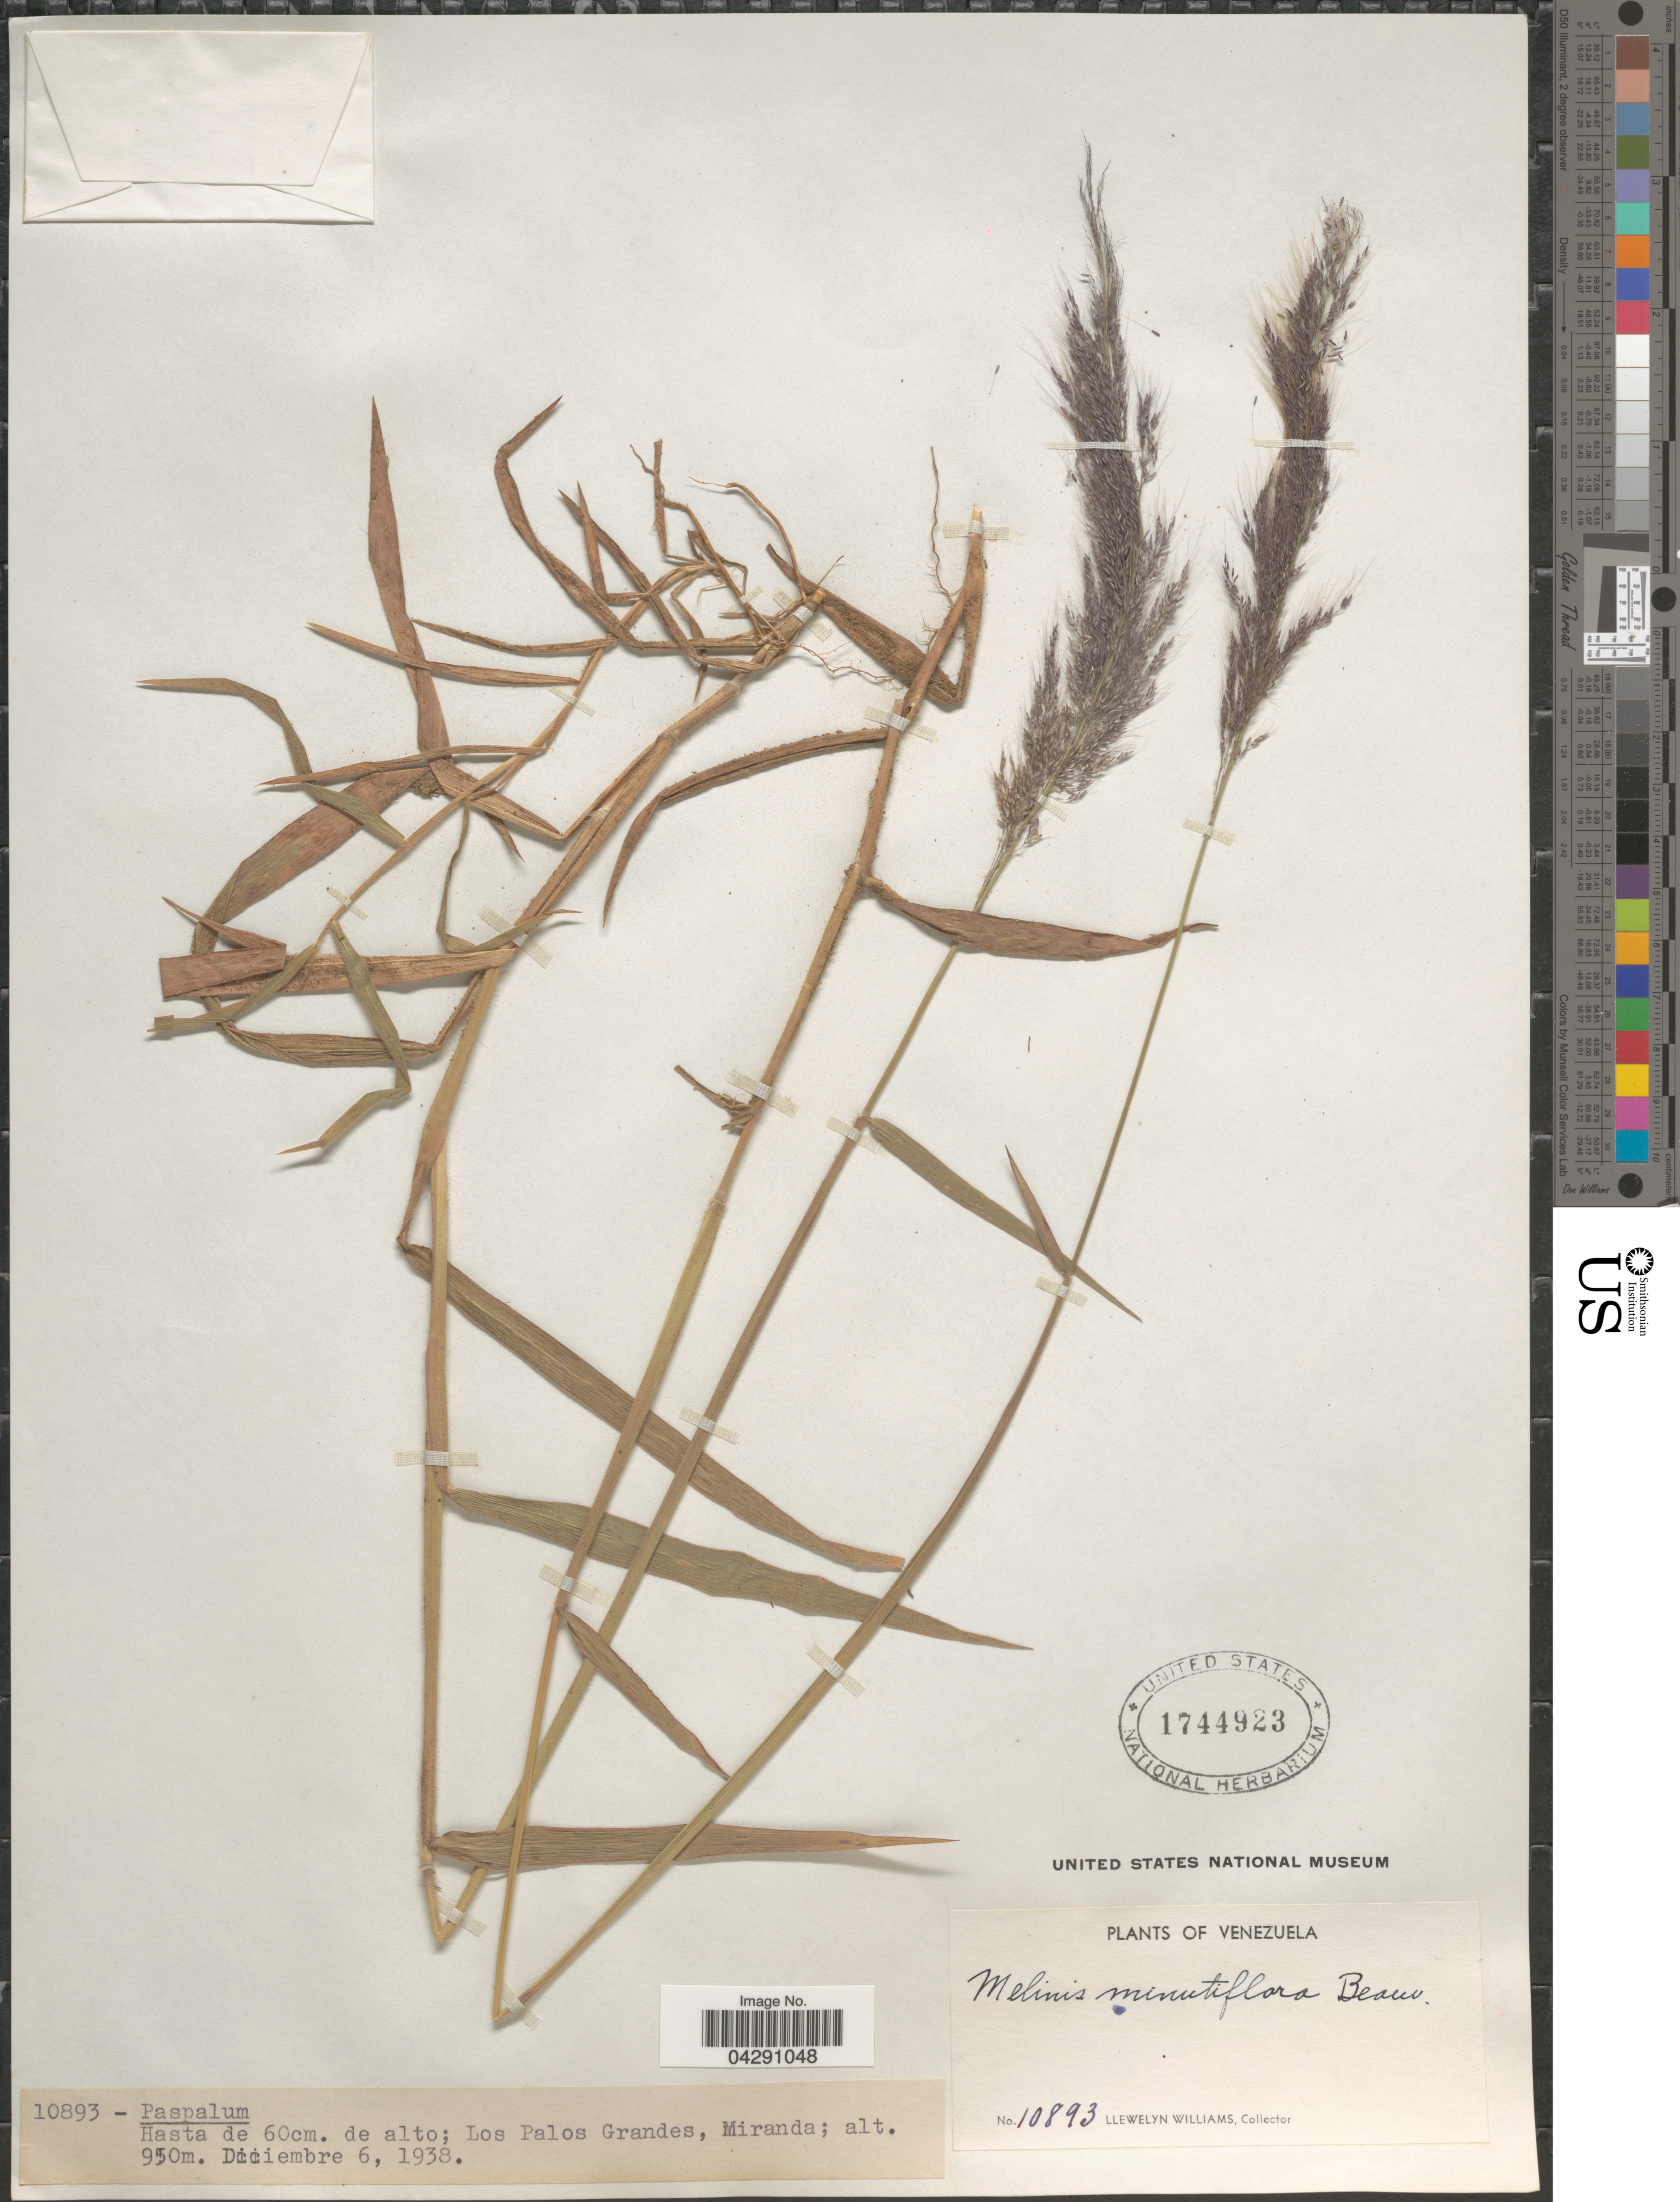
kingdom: Plantae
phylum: Tracheophyta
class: Liliopsida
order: Poales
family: Poaceae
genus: Melinis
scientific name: Melinis minutiflora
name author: P. Beauv.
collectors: Ll. Williams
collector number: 10893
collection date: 1938-12-06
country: Venezuela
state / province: Miranda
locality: Los Palos Grandes.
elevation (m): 950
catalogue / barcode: US 1744923